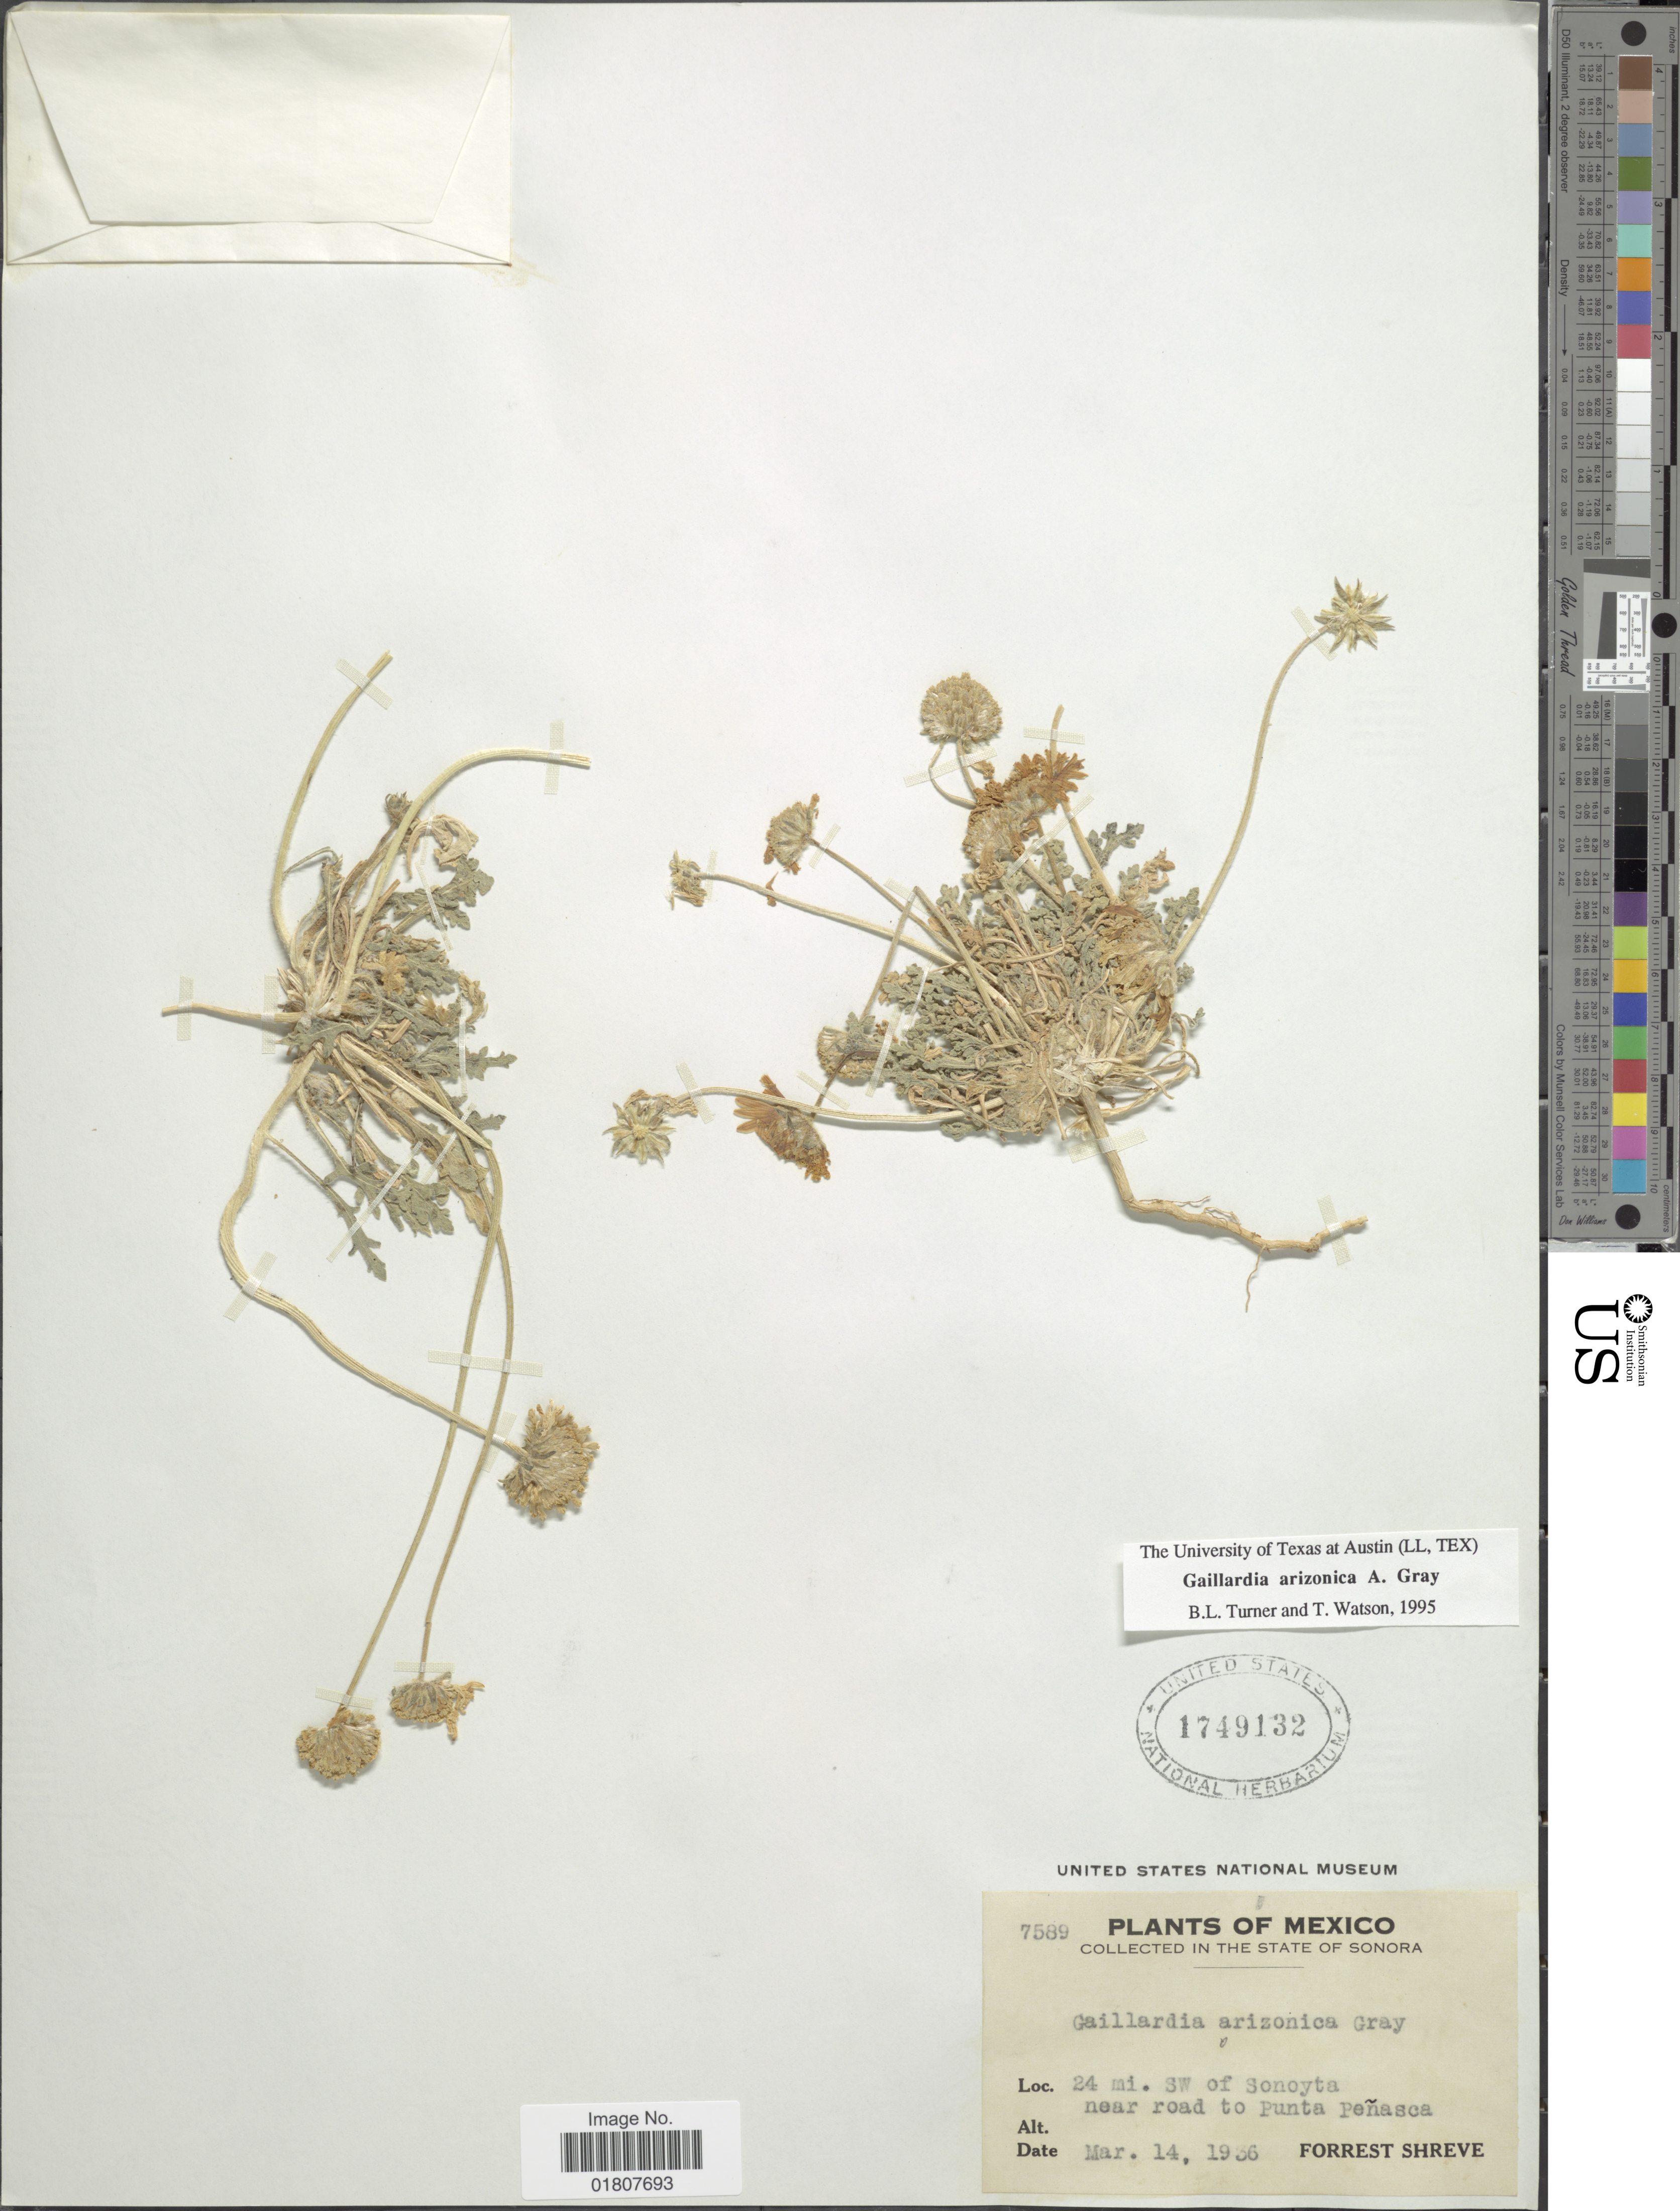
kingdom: Plantae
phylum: Tracheophyta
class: Magnoliopsida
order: Asterales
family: Asteraceae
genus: Gaillardia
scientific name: Gaillardia arizonica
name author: A. Gray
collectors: F. Shreve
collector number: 7589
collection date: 1936-03-14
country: Mexico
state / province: Sonora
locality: In the state of Sonora. 24 mi. SW of Sonoyta near road to Punta Peñasca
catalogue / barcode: US 1749132